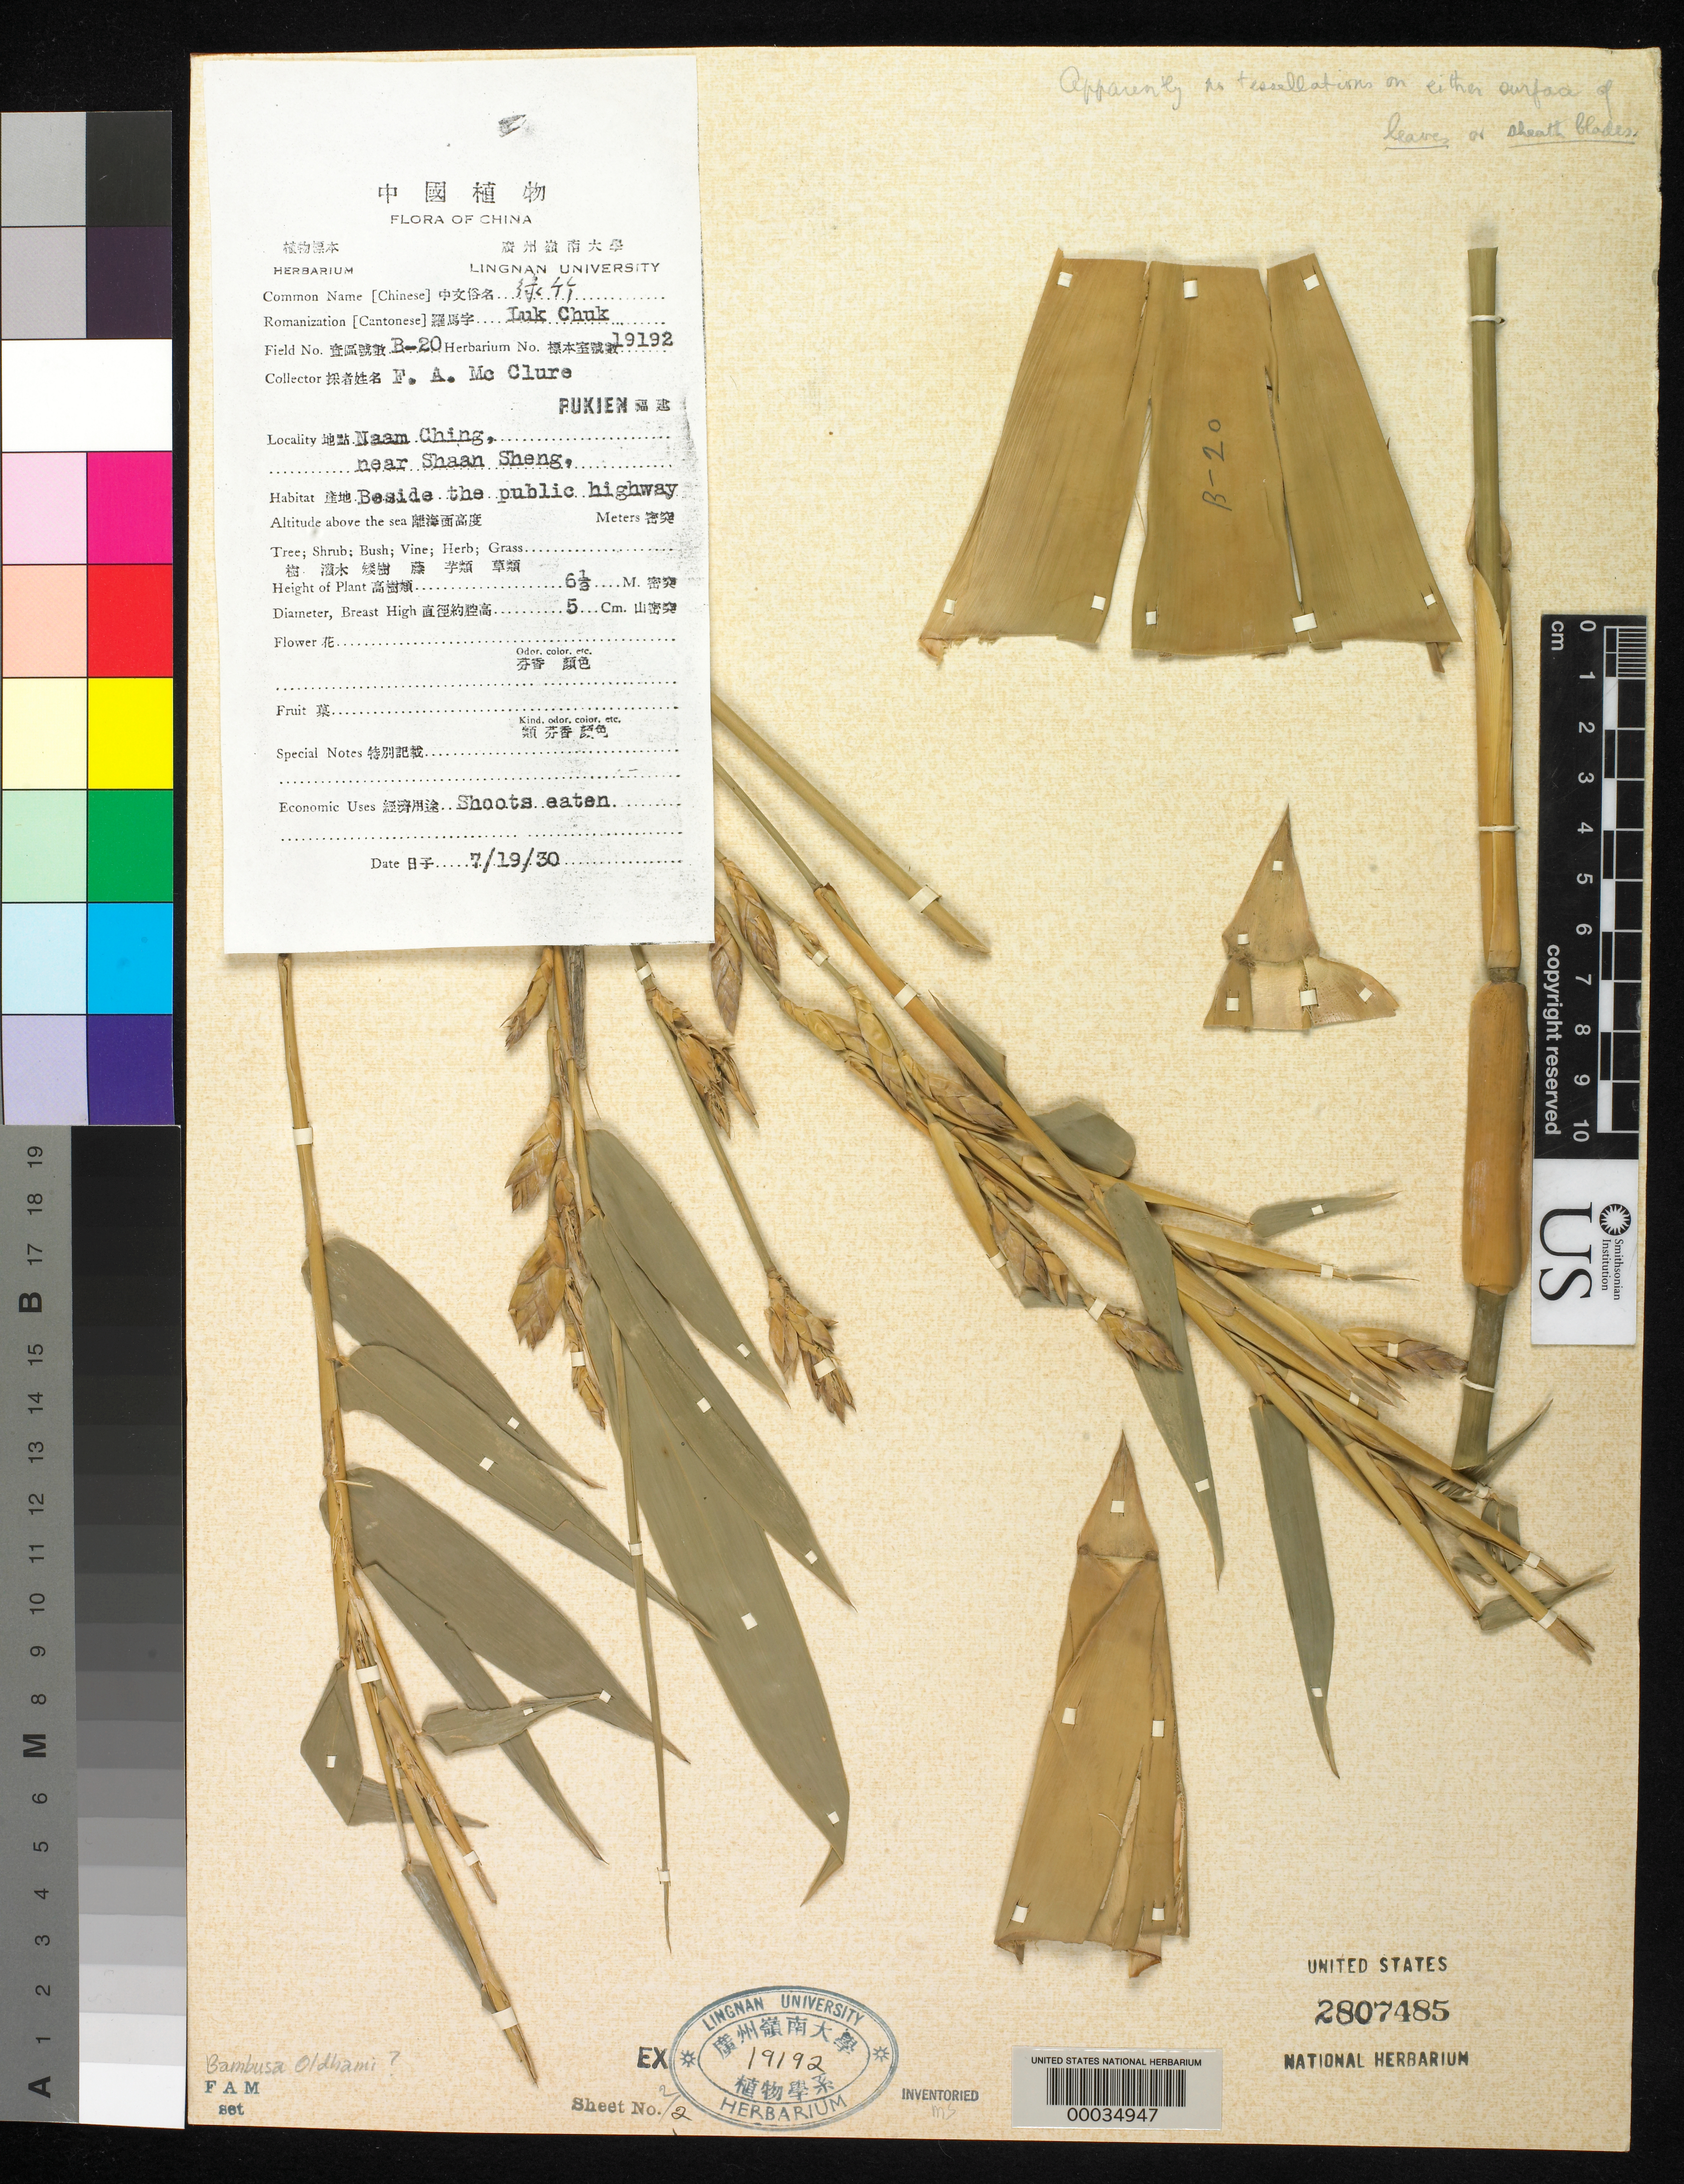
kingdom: Plantae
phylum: Tracheophyta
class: Liliopsida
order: Poales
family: Poaceae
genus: Bambusa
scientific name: Bambusa oldhamii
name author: Munro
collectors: F. A. McClure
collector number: B-20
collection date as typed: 19 Jul 1930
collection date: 1930-07-19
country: China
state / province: Fujian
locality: Naam ching, shaan sheng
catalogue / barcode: US 2807485